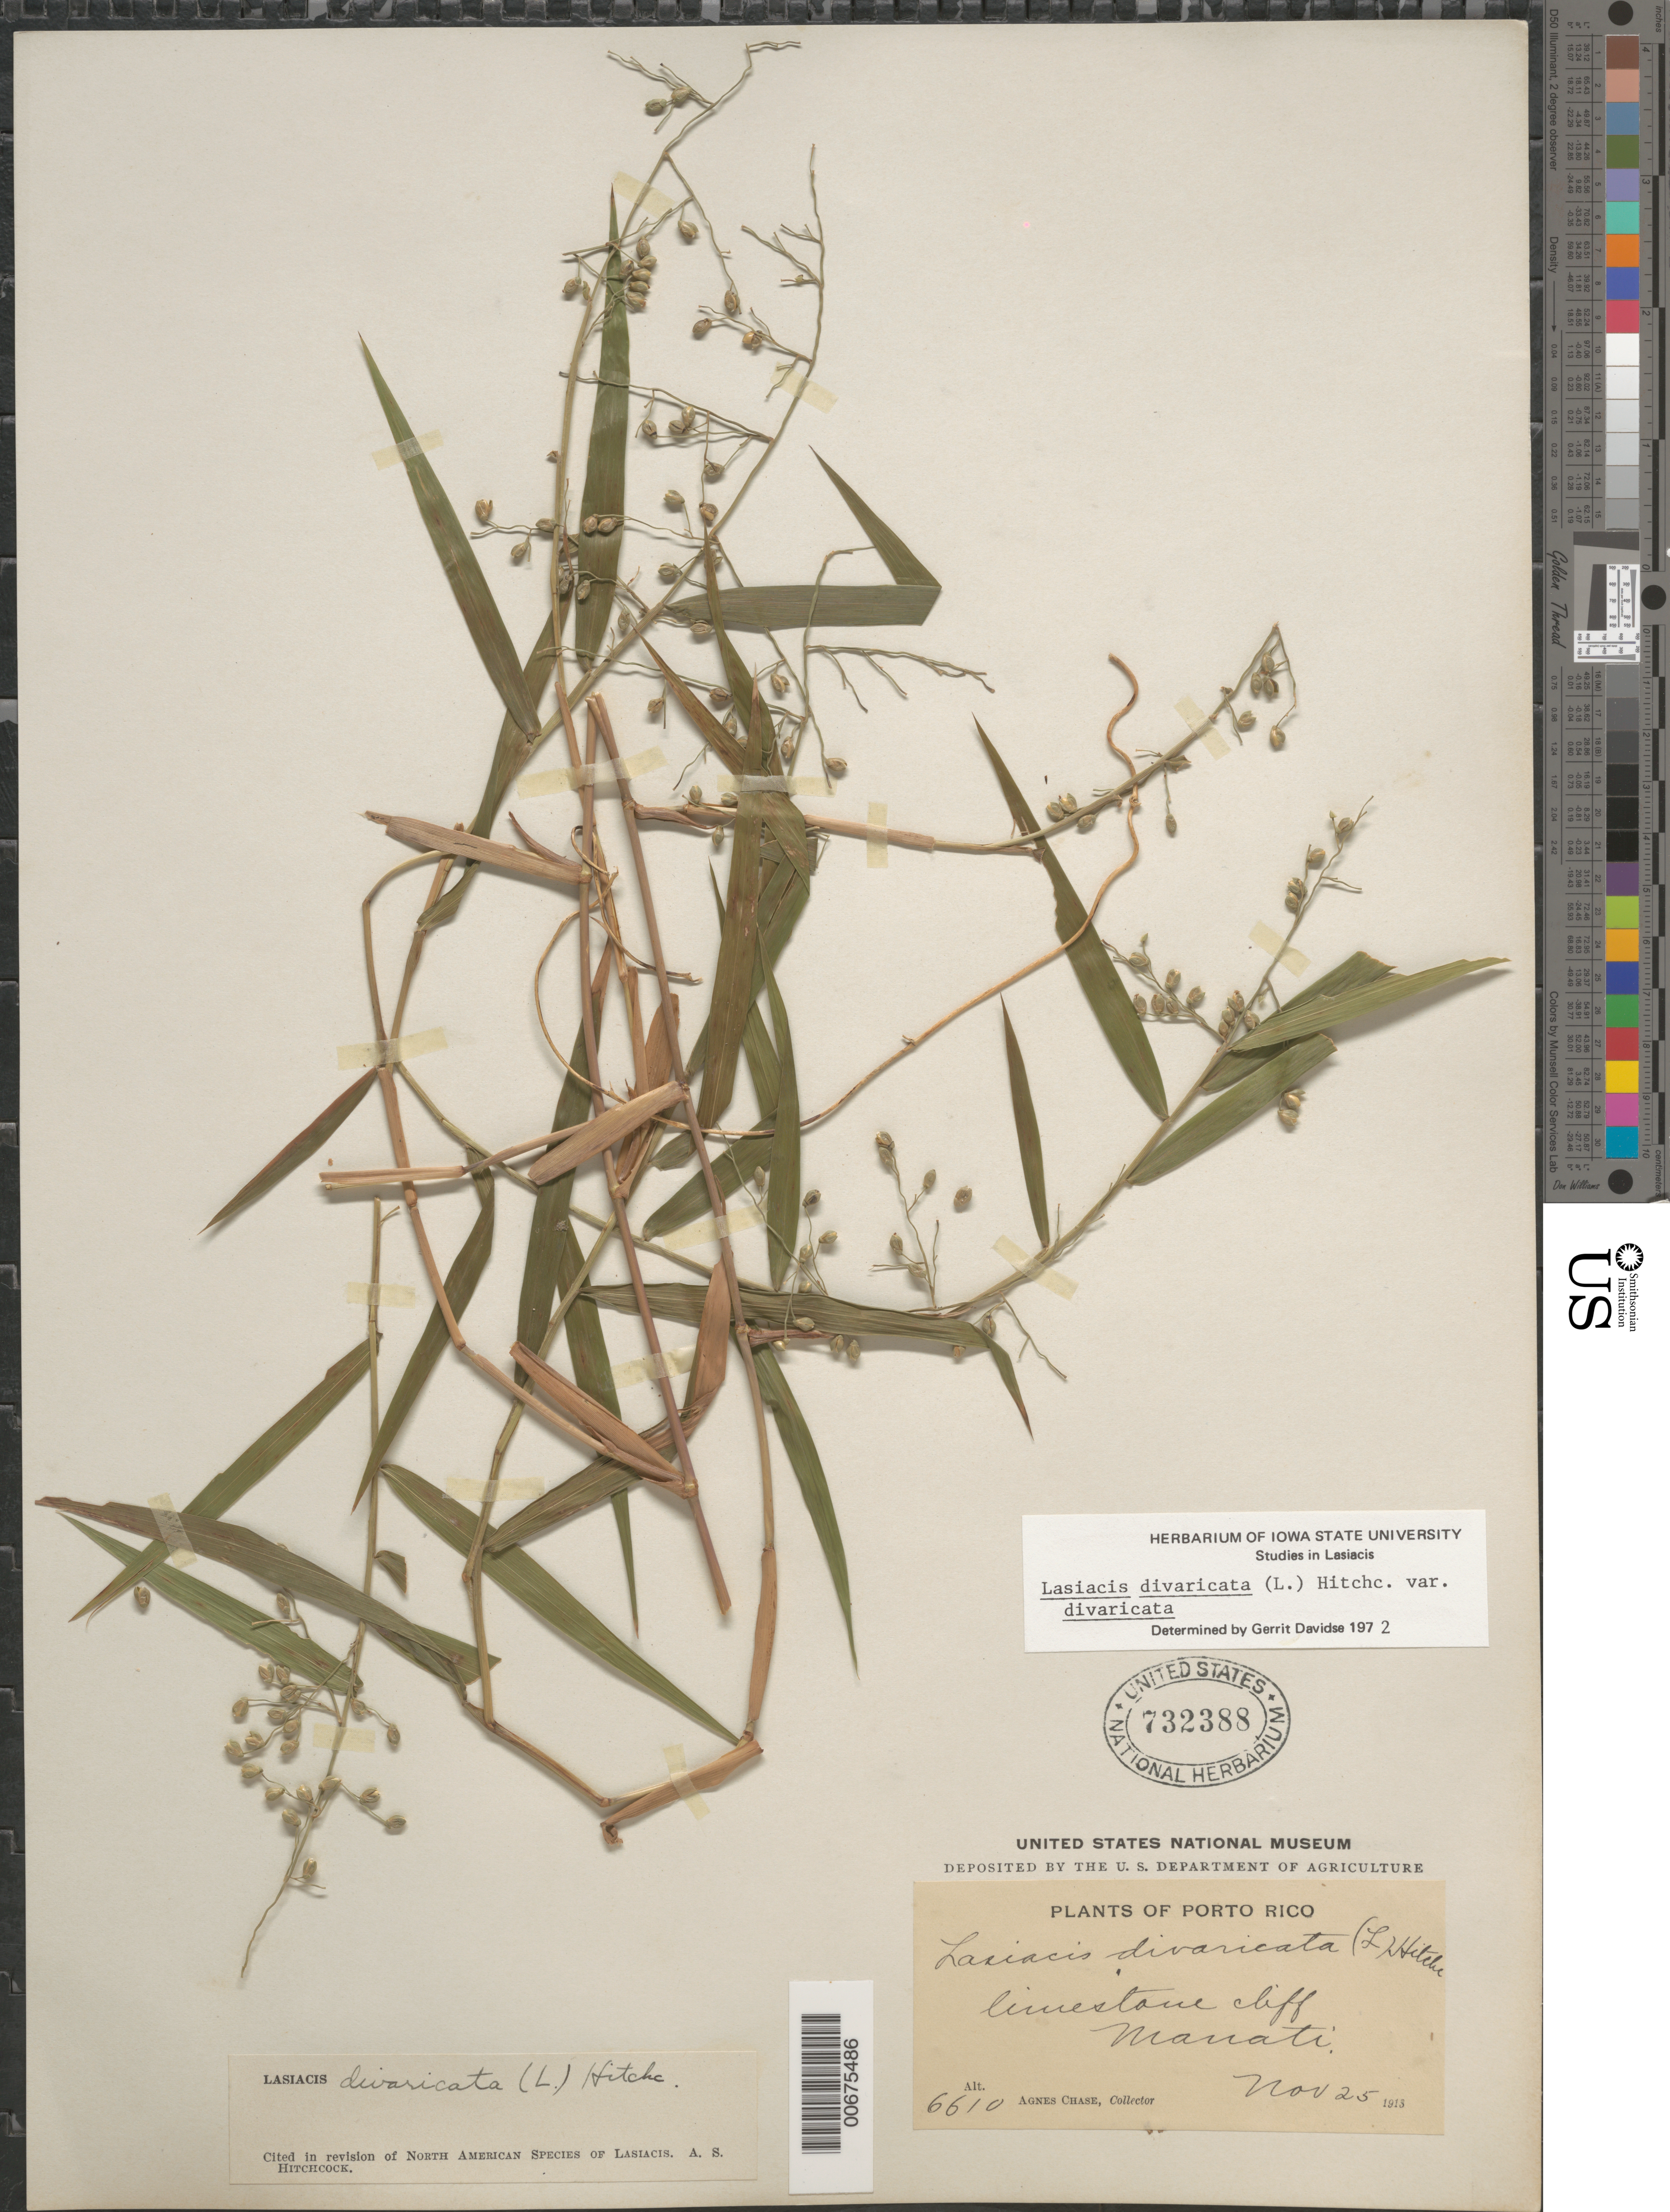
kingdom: Plantae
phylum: Tracheophyta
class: Liliopsida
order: Poales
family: Poaceae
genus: Lasiacis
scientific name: Lasiacis divaricata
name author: (L.) Hitchc.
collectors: A. Chase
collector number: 6610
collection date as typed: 25 Nov 1913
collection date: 1913-11-25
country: Puerto Rico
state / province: Manatí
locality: Manati. Limestone cliff.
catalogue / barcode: US 732388